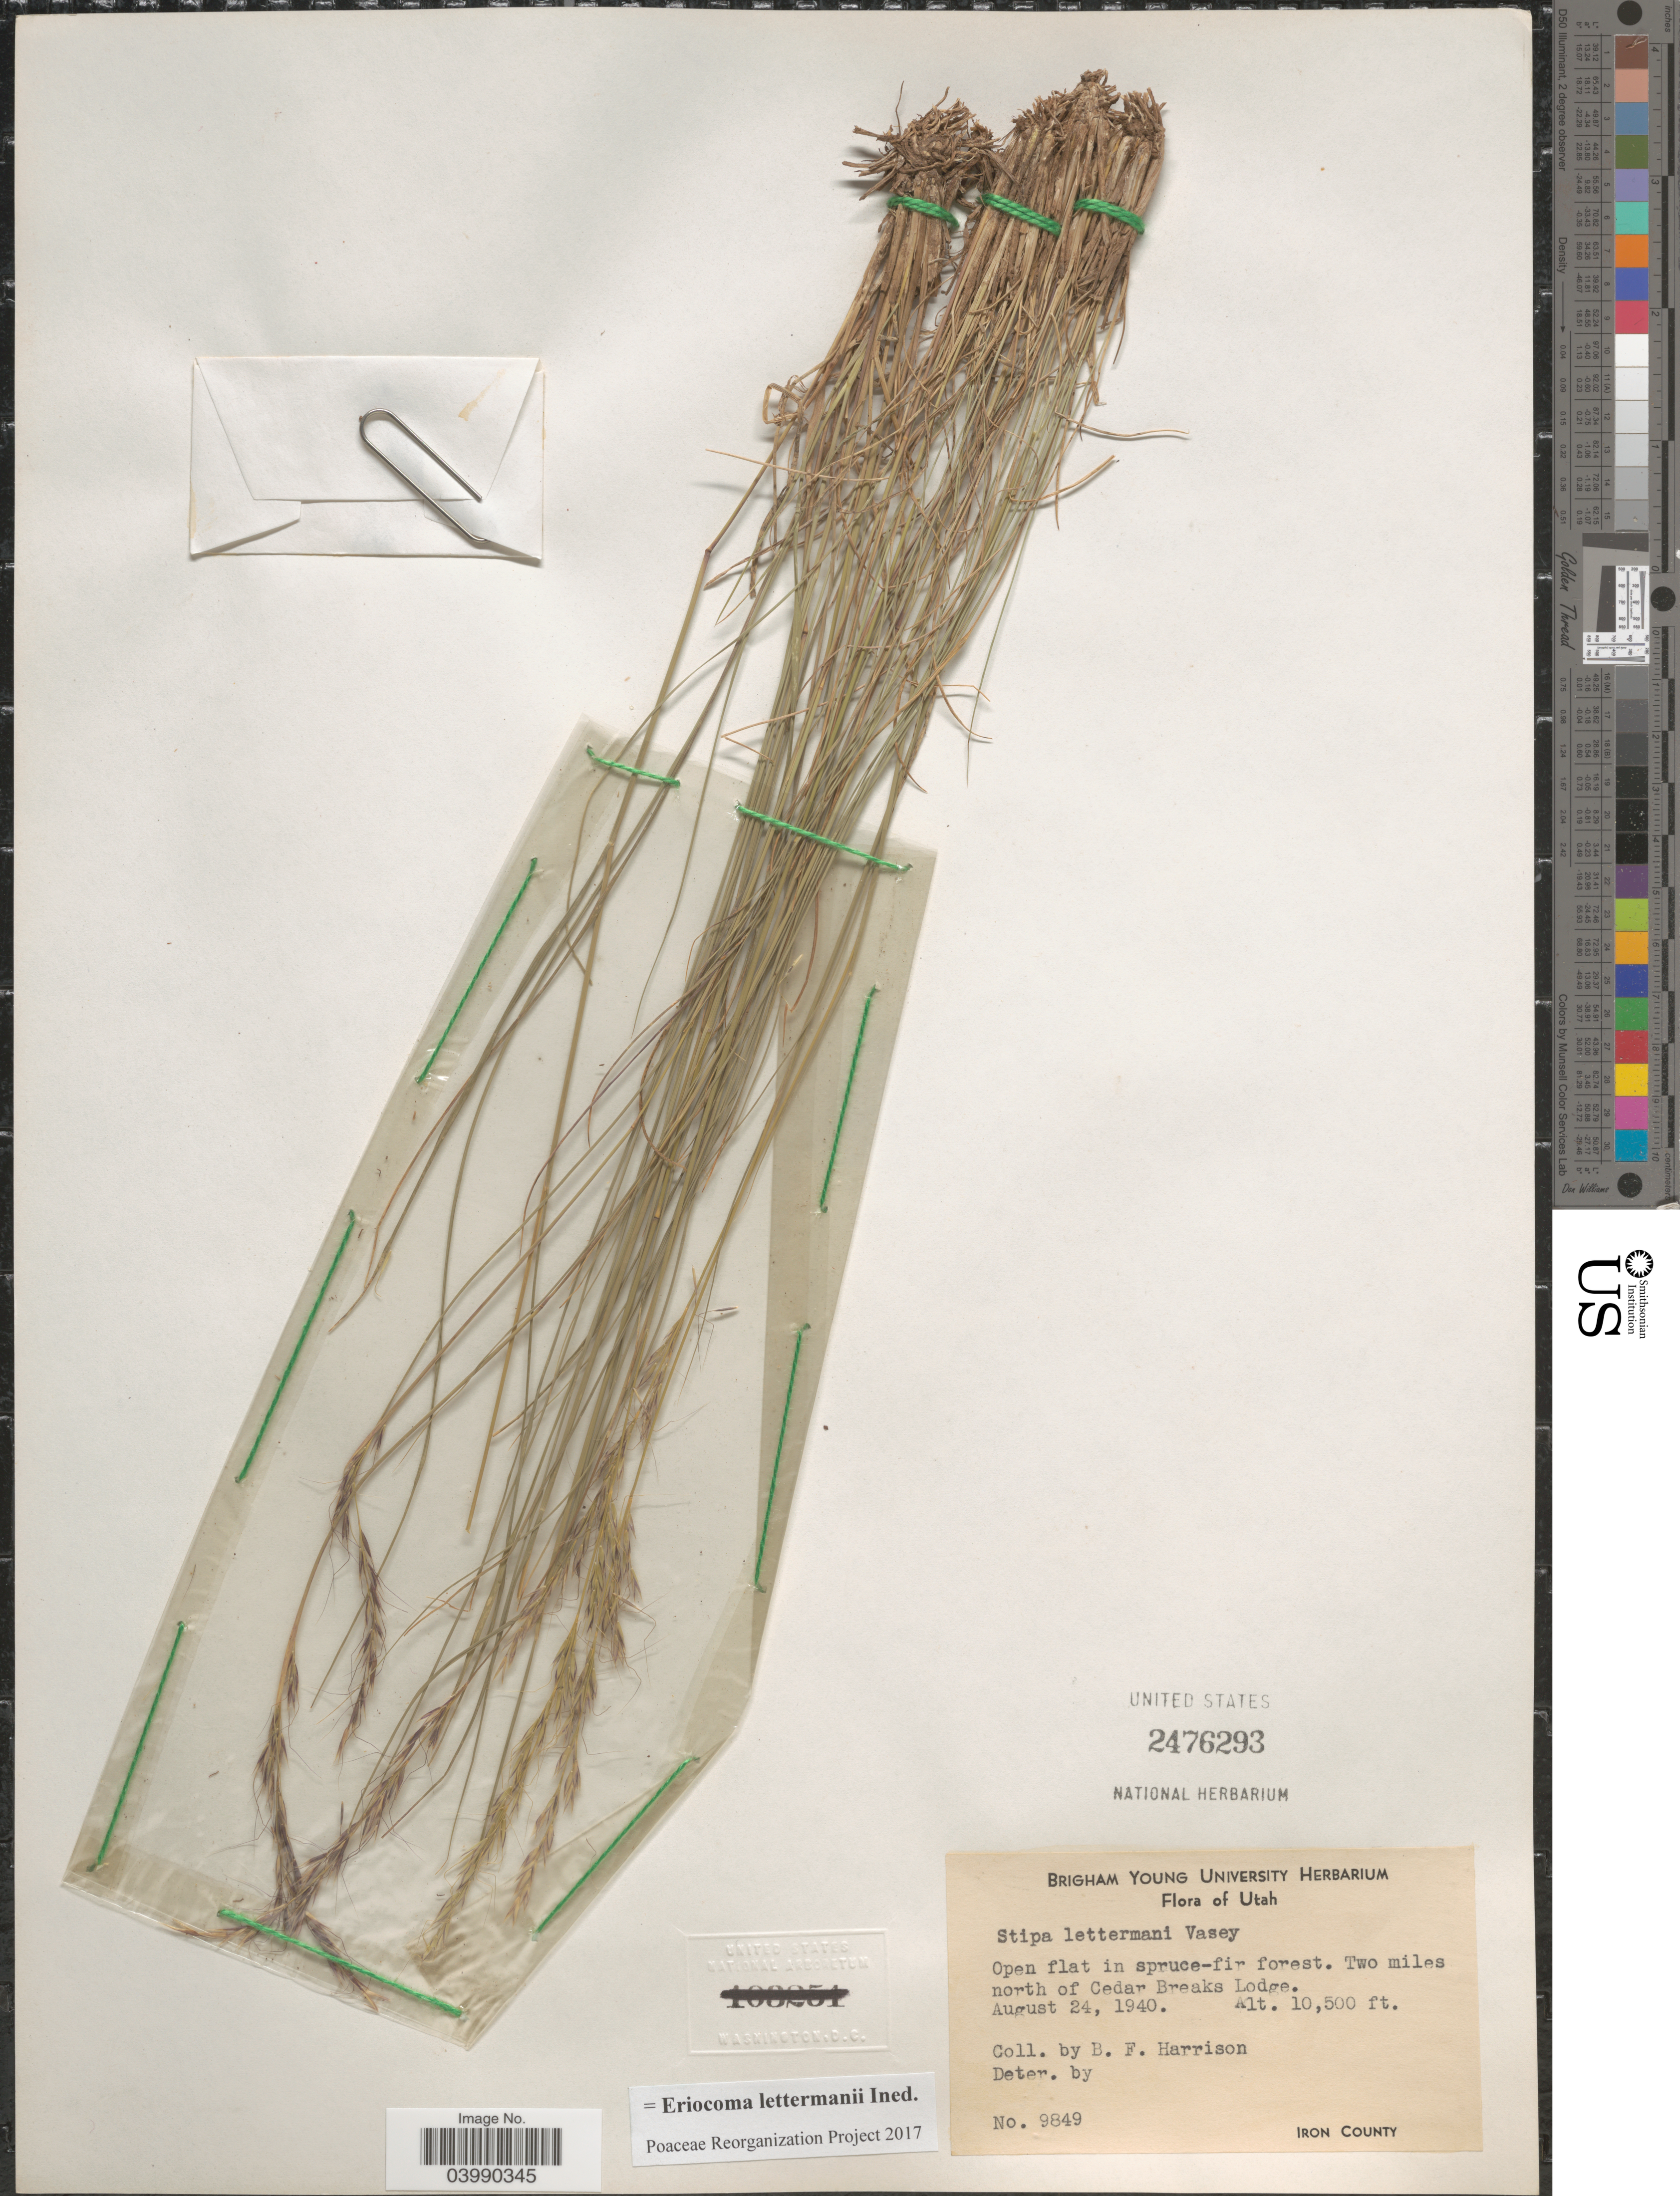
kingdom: Plantae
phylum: Tracheophyta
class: Liliopsida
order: Poales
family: Poaceae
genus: Eriocoma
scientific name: Eriocoma lettermanii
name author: (Vasey) Romasch.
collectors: B. F. Harrison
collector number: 9849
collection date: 1940-08-24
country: United States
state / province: Utah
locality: Open flat in spruce-fir forest. Two miles north of Cedar Breaks Lodge. Iron County.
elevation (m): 3200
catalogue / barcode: US 2476293